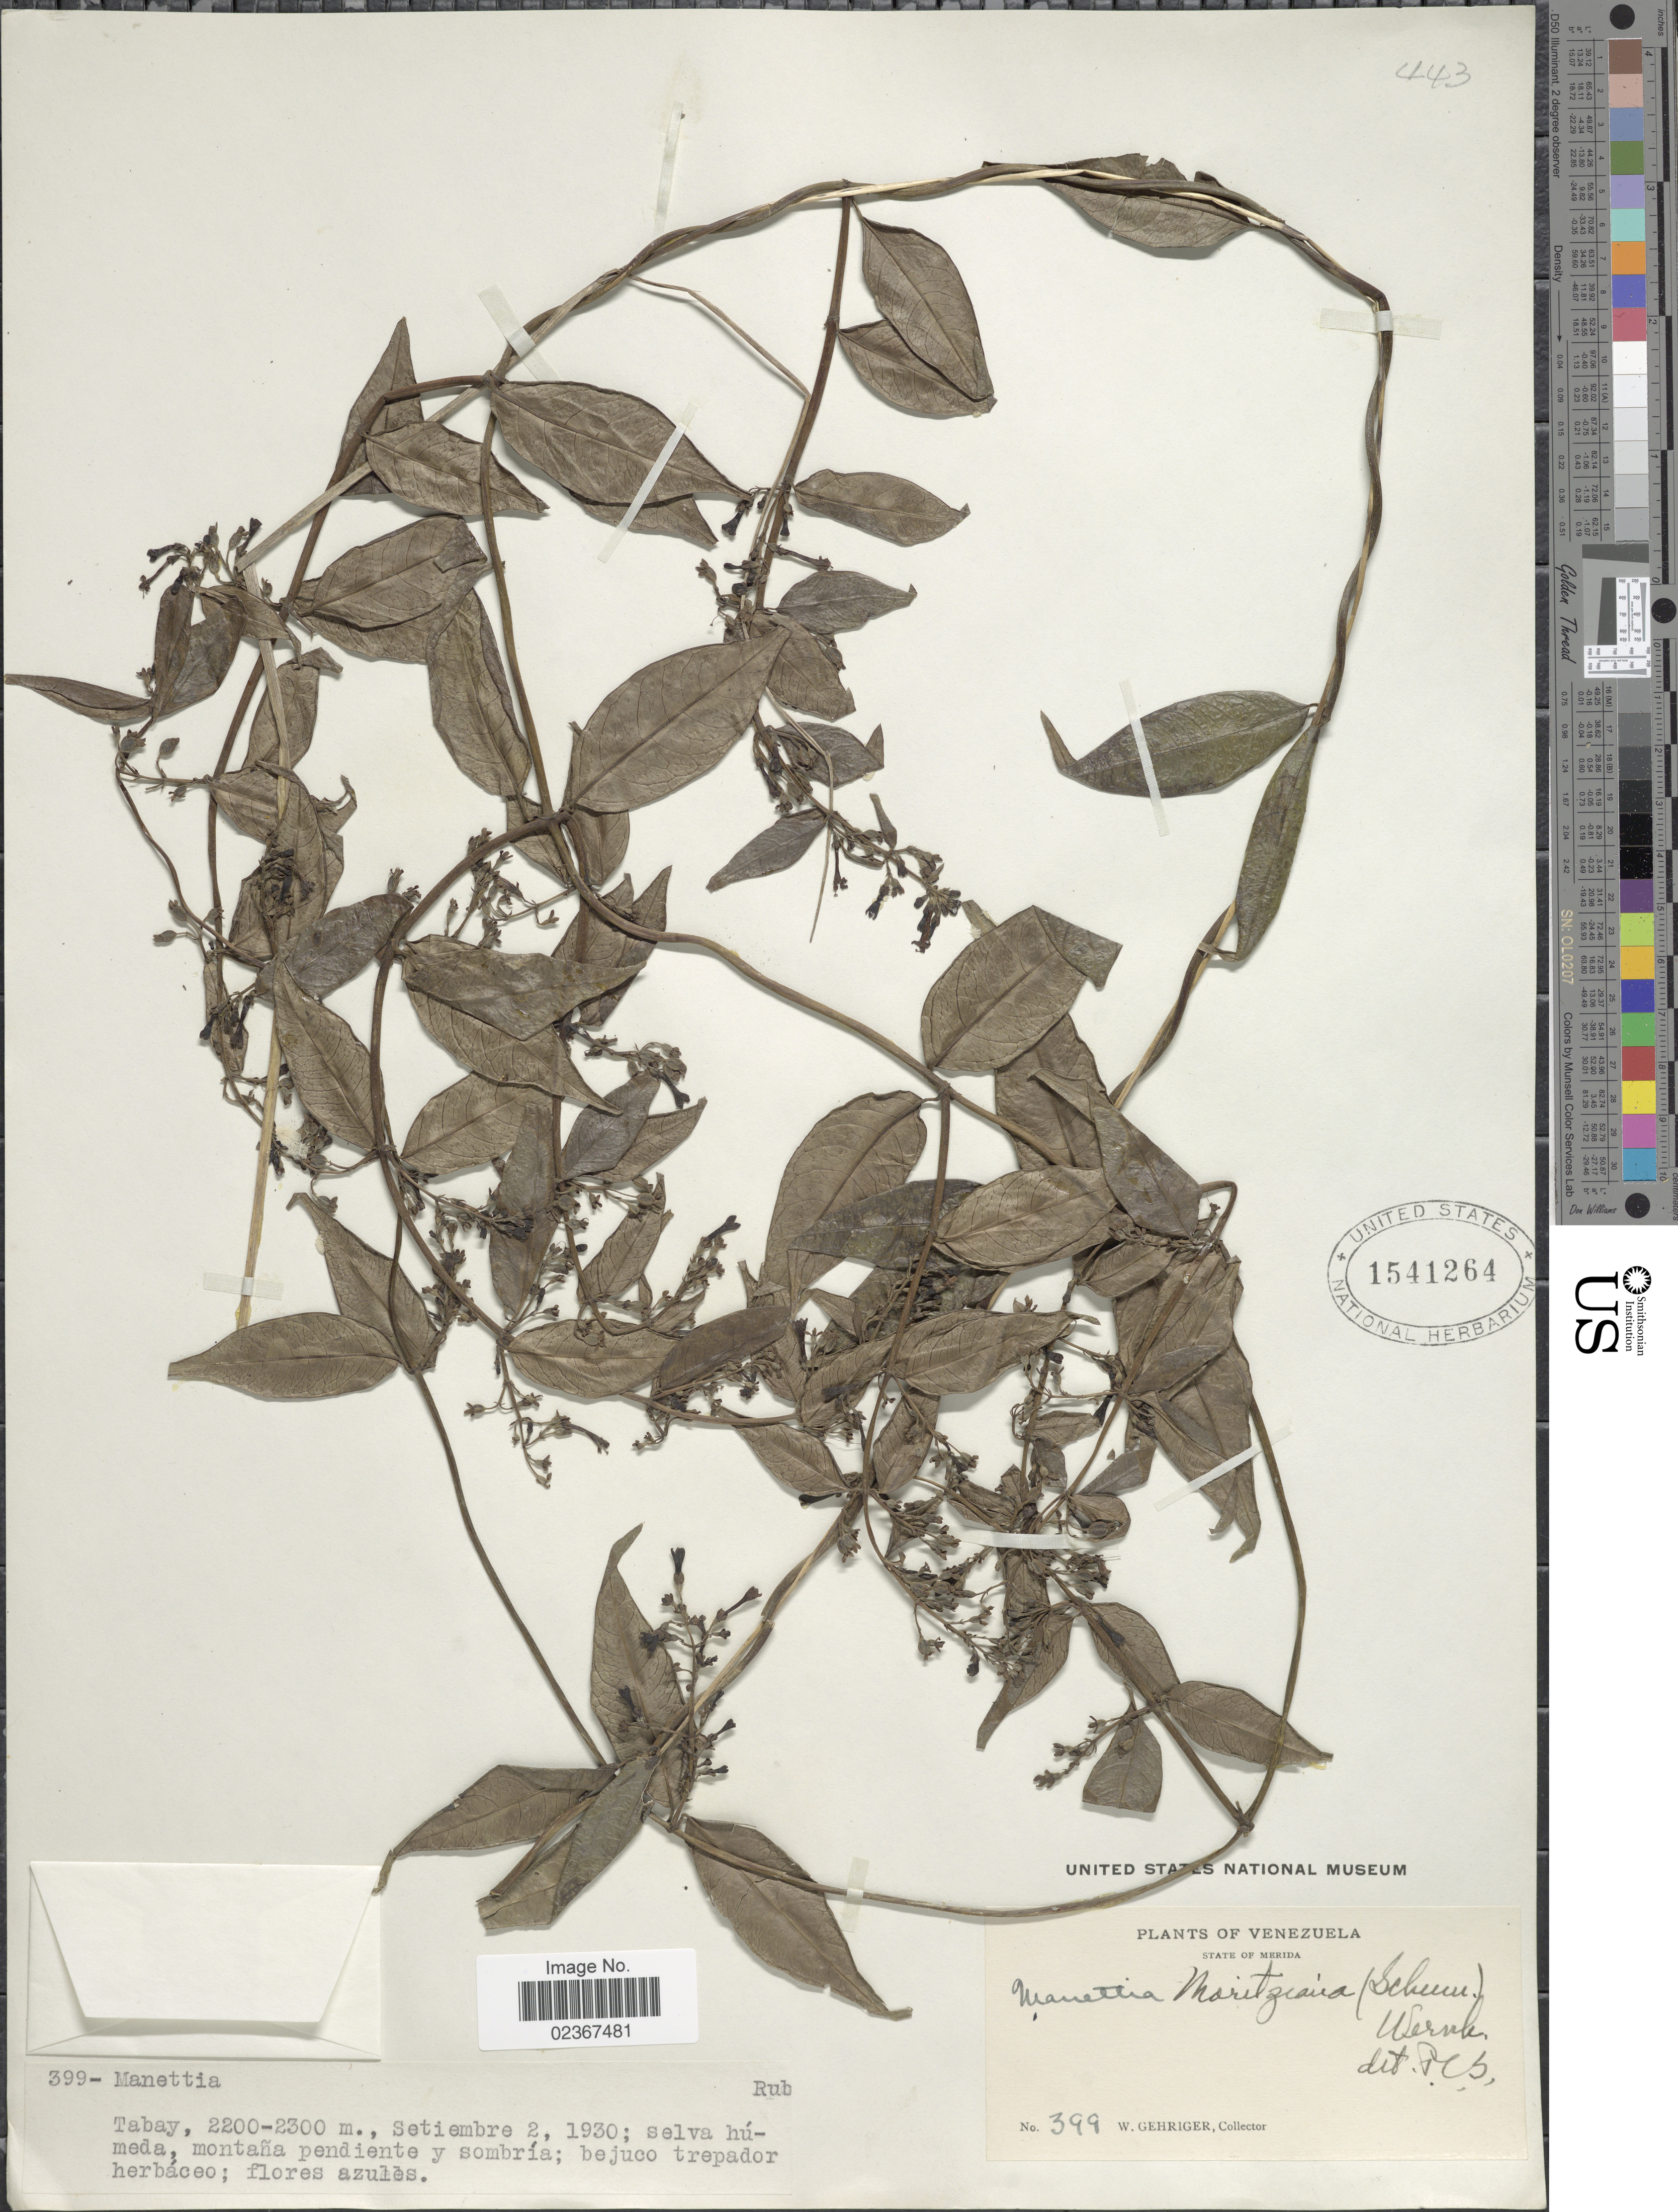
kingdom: Plantae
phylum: Tracheophyta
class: Magnoliopsida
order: Gentianales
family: Rubiaceae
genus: Manettia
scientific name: Manettia moritziana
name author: (K. Schum.) Wernham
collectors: W. Gehriger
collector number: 399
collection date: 1930-09-02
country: Venezuela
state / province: Mérida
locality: Tabay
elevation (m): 2200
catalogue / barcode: US 1541264